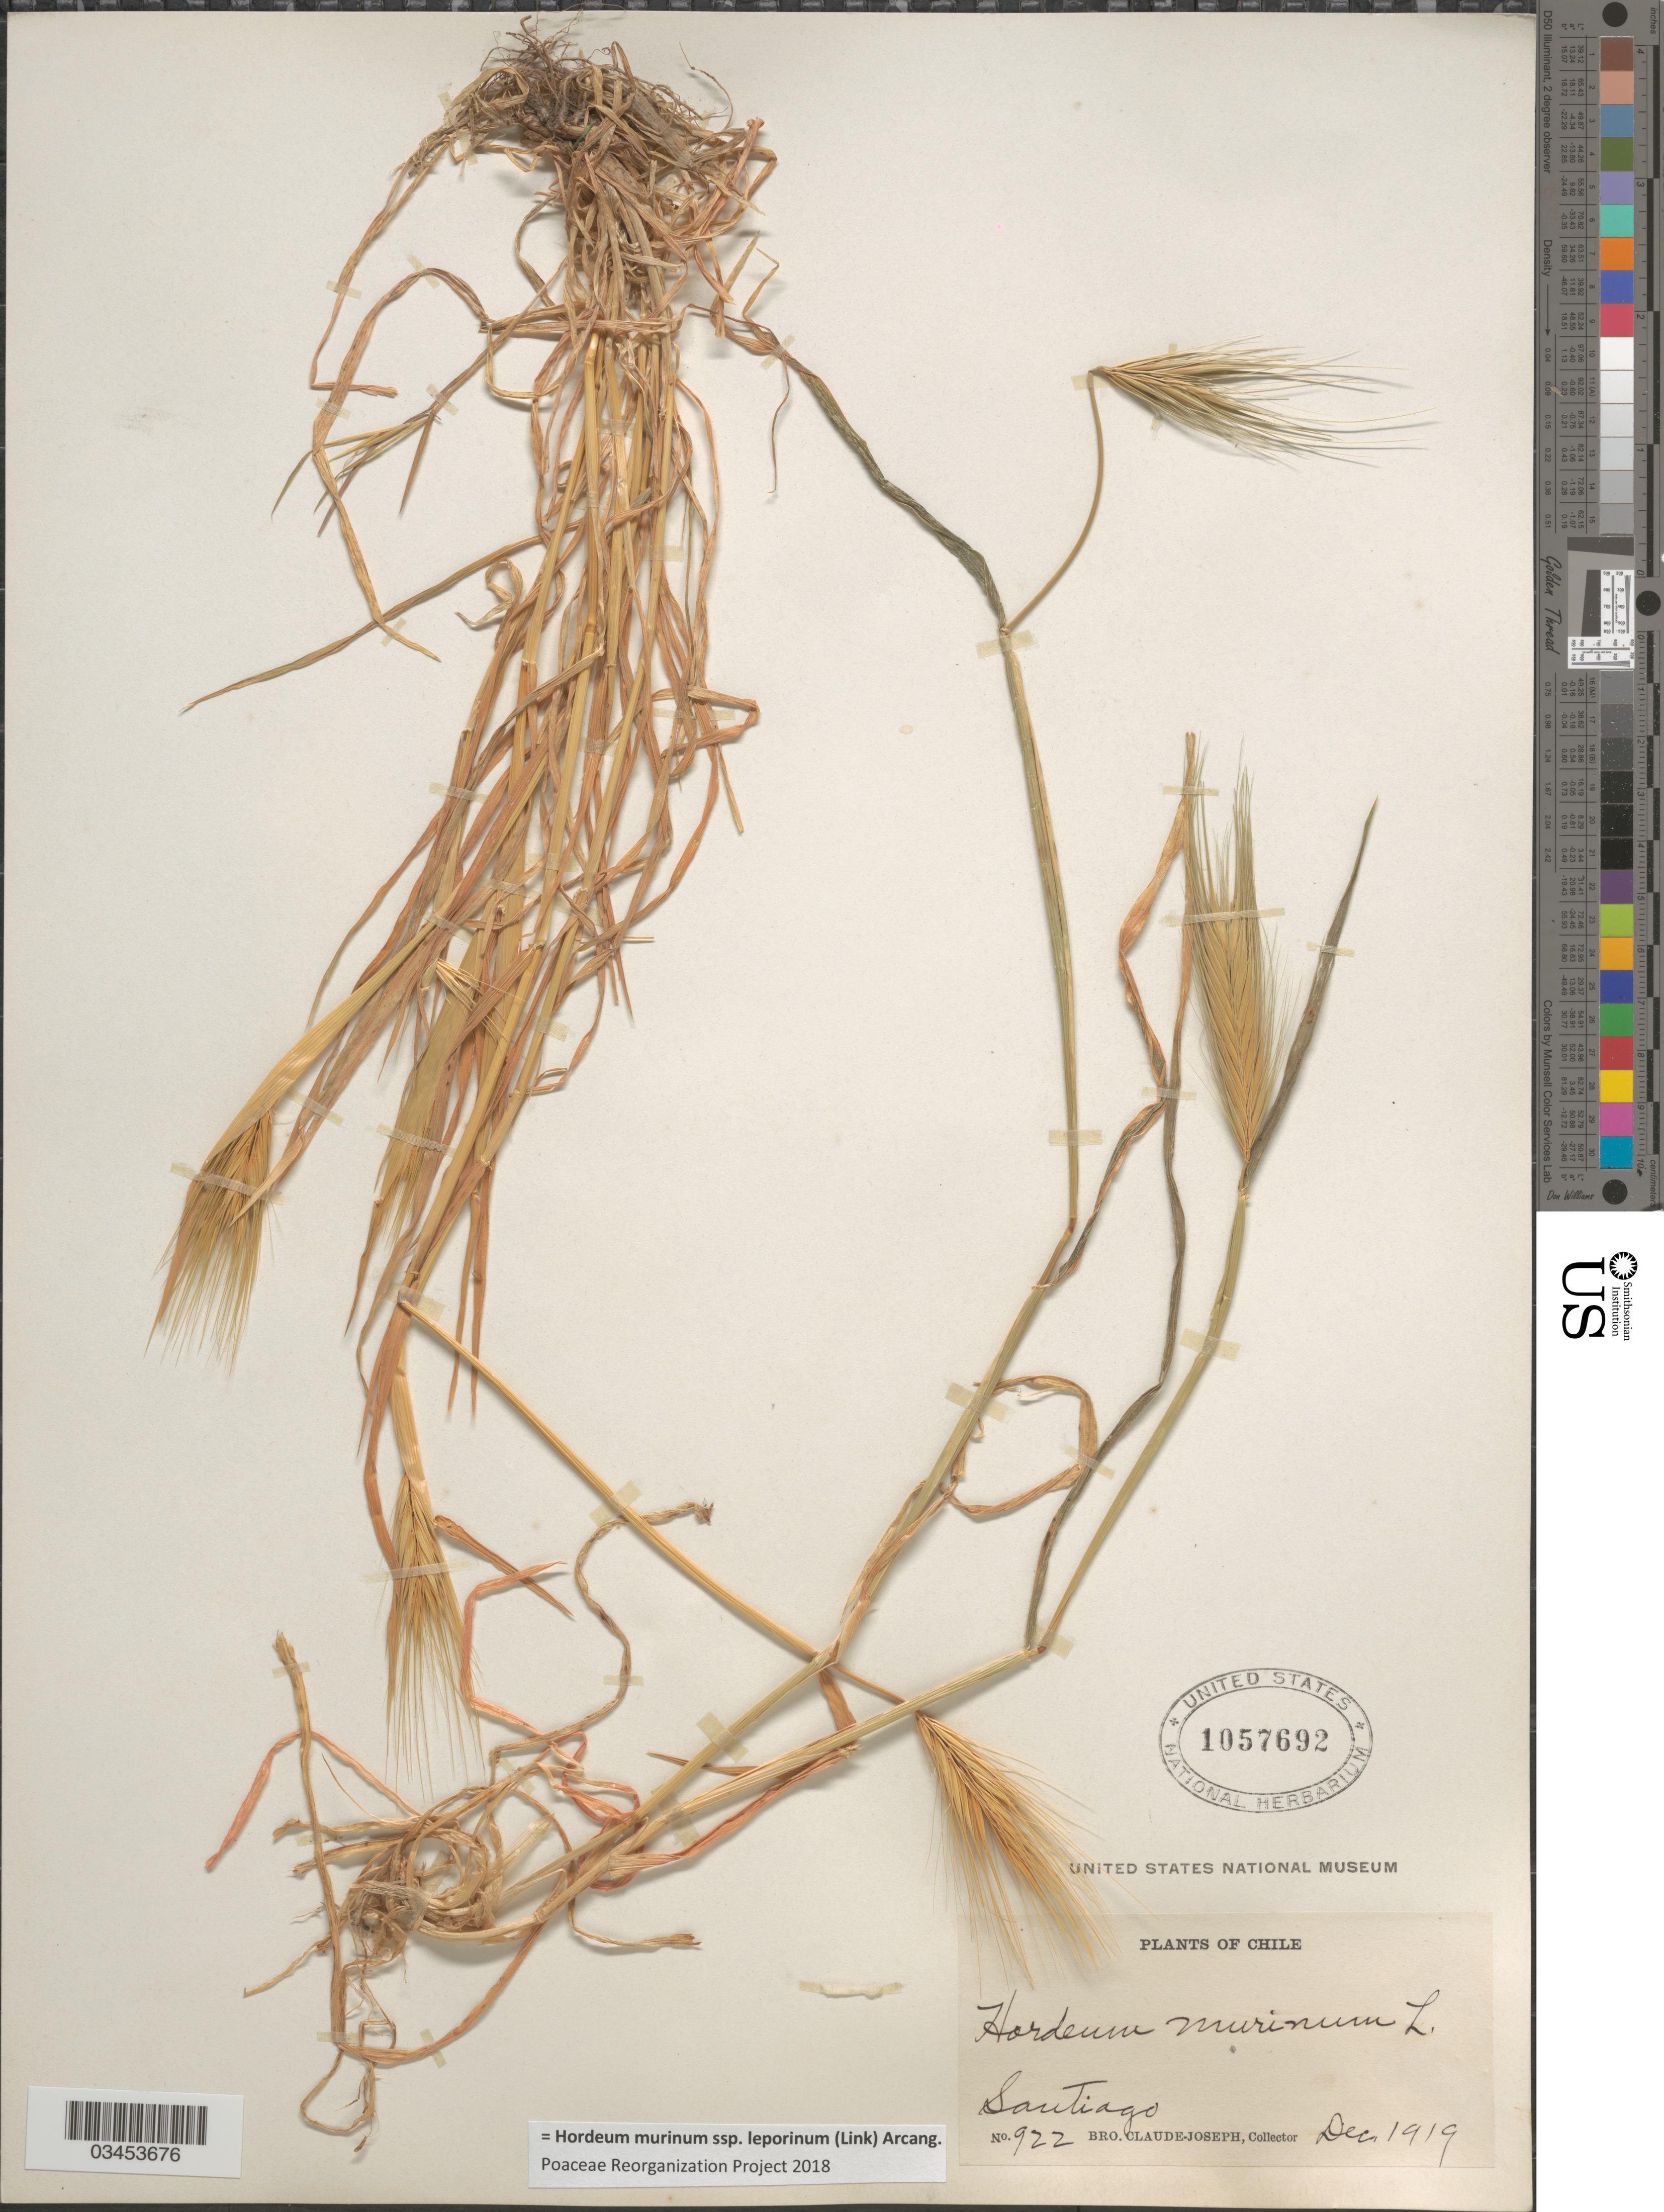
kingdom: Plantae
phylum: Tracheophyta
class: Liliopsida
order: Poales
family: Poaceae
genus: Hordeum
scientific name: Hordeum murinum subsp. leporinum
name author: (Link) Arcang.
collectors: Bro. Claude-Joseph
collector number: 922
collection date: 1919-12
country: Chile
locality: Santiago.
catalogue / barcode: US 1057692